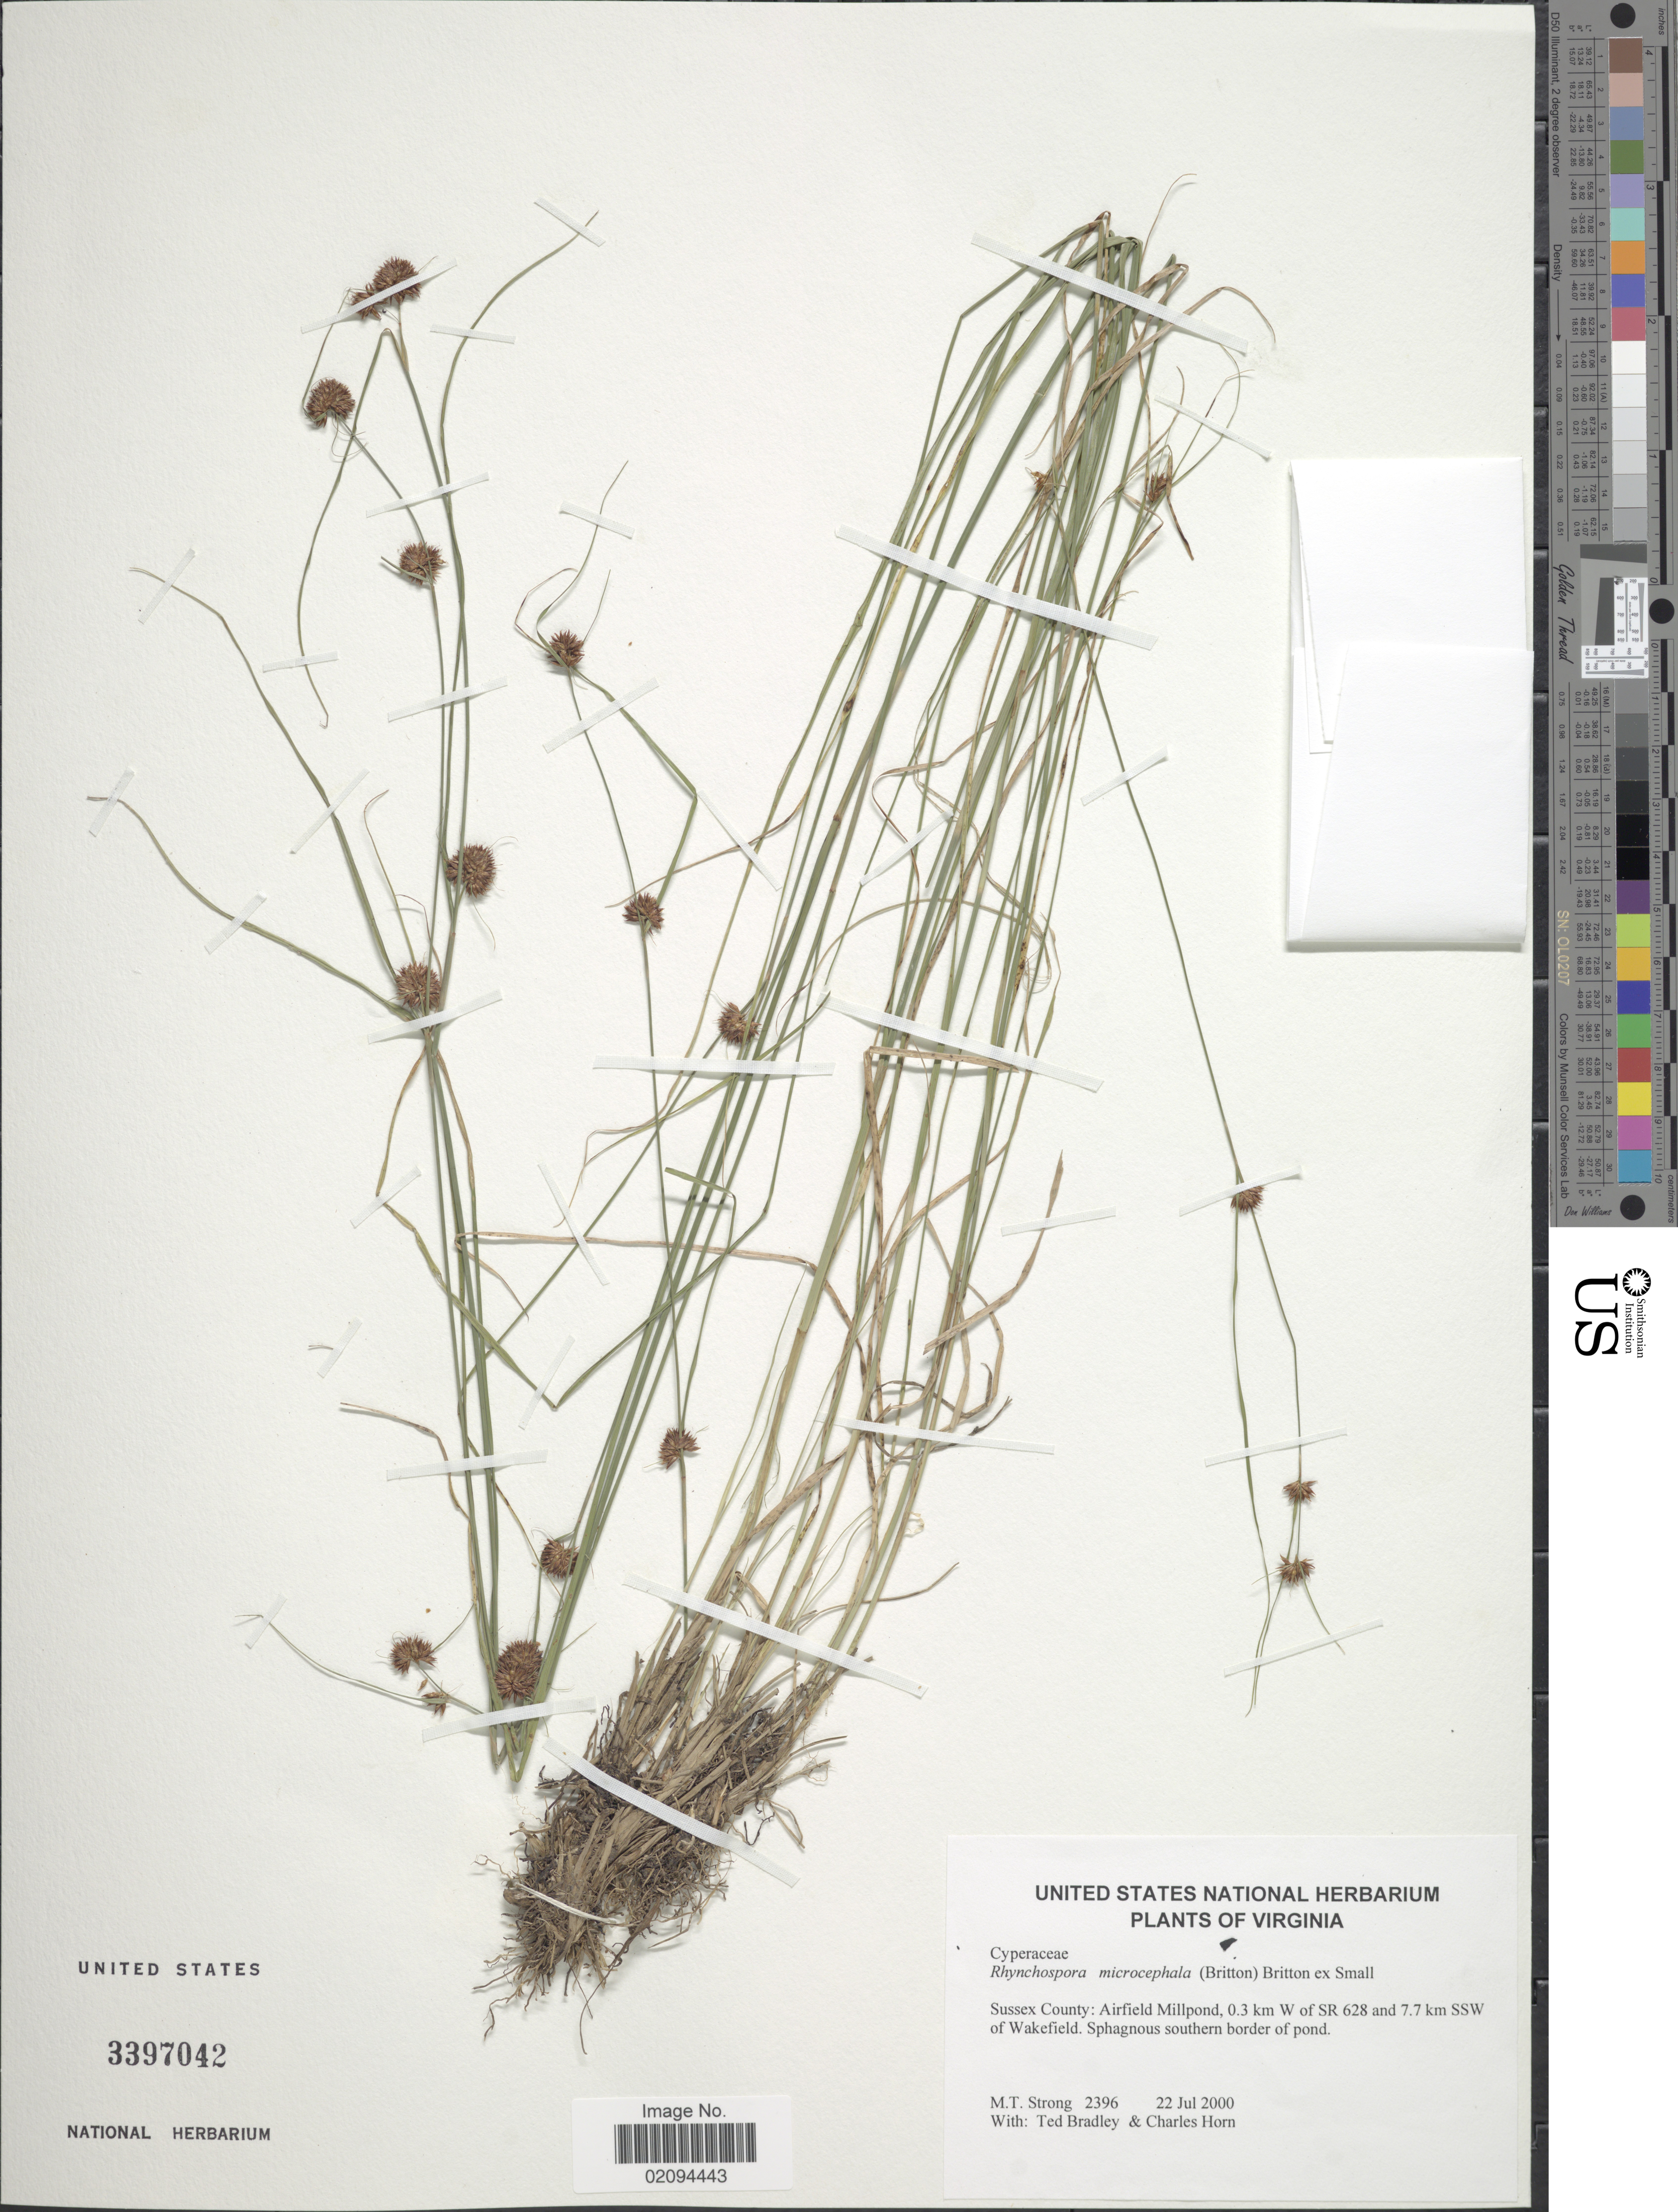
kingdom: Plantae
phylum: Tracheophyta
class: Liliopsida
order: Poales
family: Cyperaceae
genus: Rhynchospora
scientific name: Rhynchospora microcephala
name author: (Britton) Britton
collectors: M. T. Strong, T. Bradley & C. Horn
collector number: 2396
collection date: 2000-07-22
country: United States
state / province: Virginia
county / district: Sussex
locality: Sussex County: Airfield Millpond, 0.3 km W of SR 628 and 7.7 km SSW of Wakefield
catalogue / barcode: US 3397042